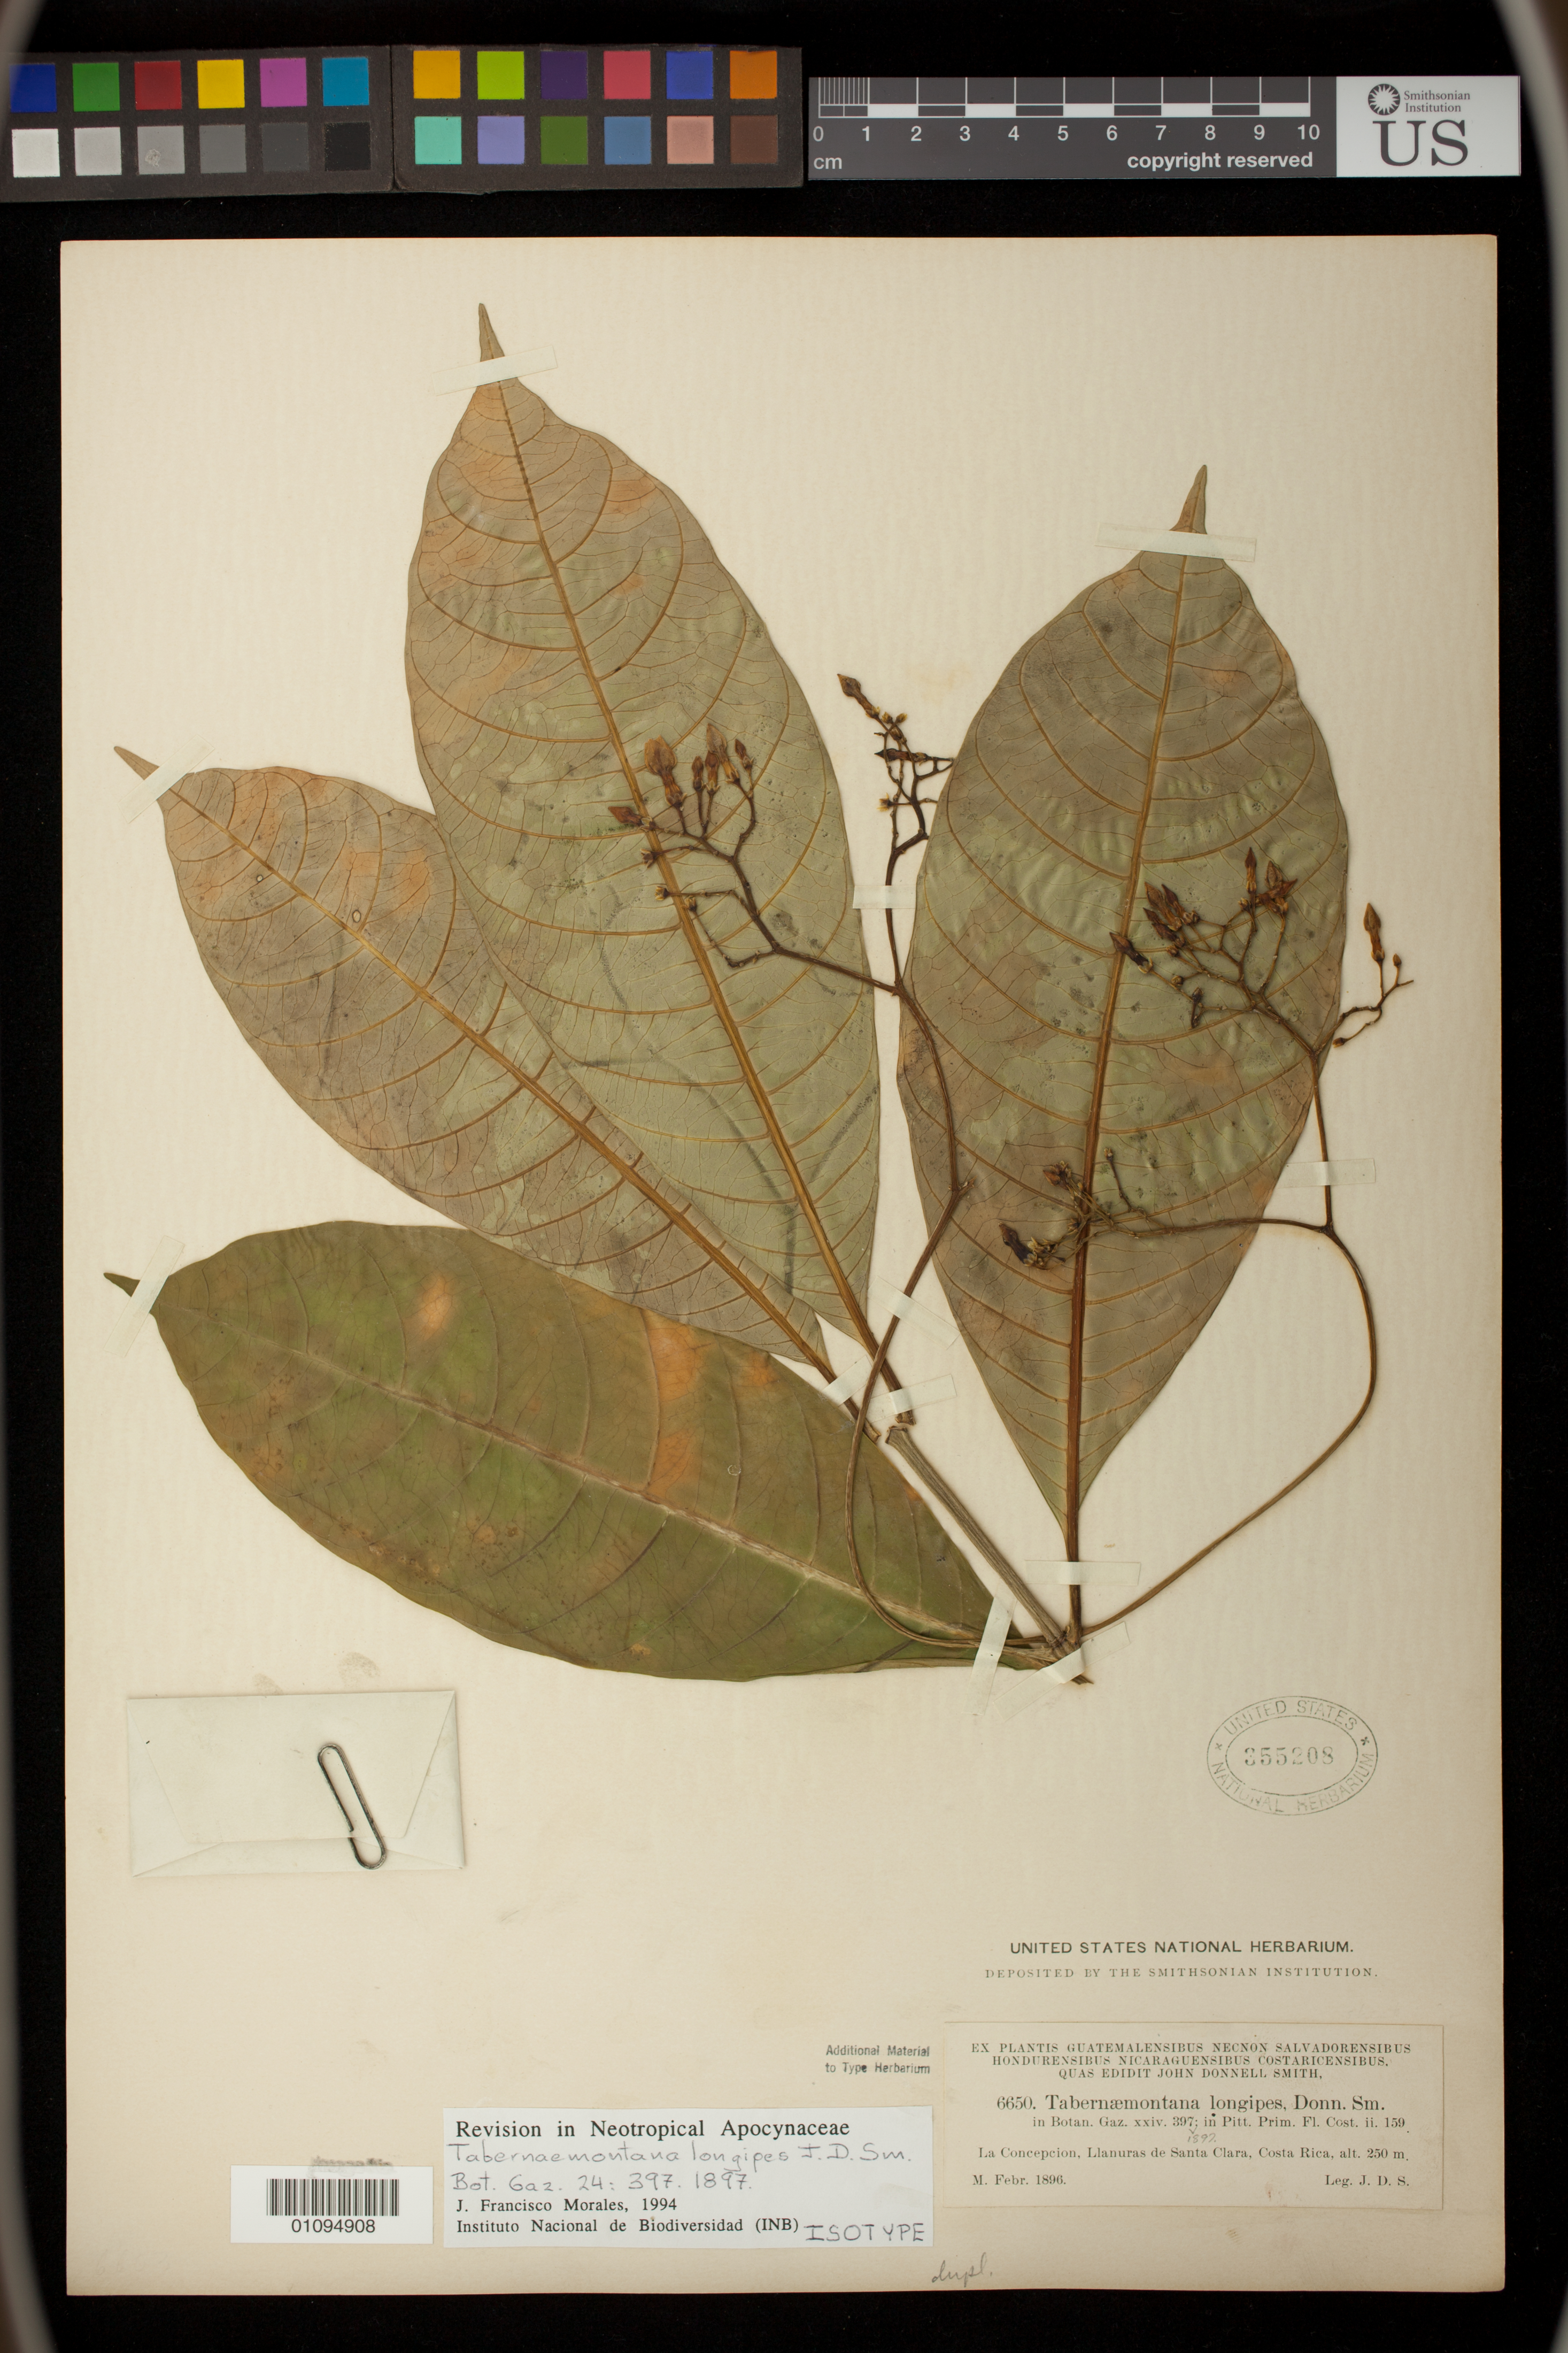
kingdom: Plantae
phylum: Tracheophyta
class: Magnoliopsida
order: Gentianales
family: Apocynaceae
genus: Tabernaemontana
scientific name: Tabernaemontana longipes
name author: Donn. Sm.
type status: Isotype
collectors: J. Donnell Smith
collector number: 6650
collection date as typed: Feb 1896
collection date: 1896-02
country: Costa Rica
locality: La Concepcion, Llanuras de Santa Clara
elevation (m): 250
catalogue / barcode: US 355208